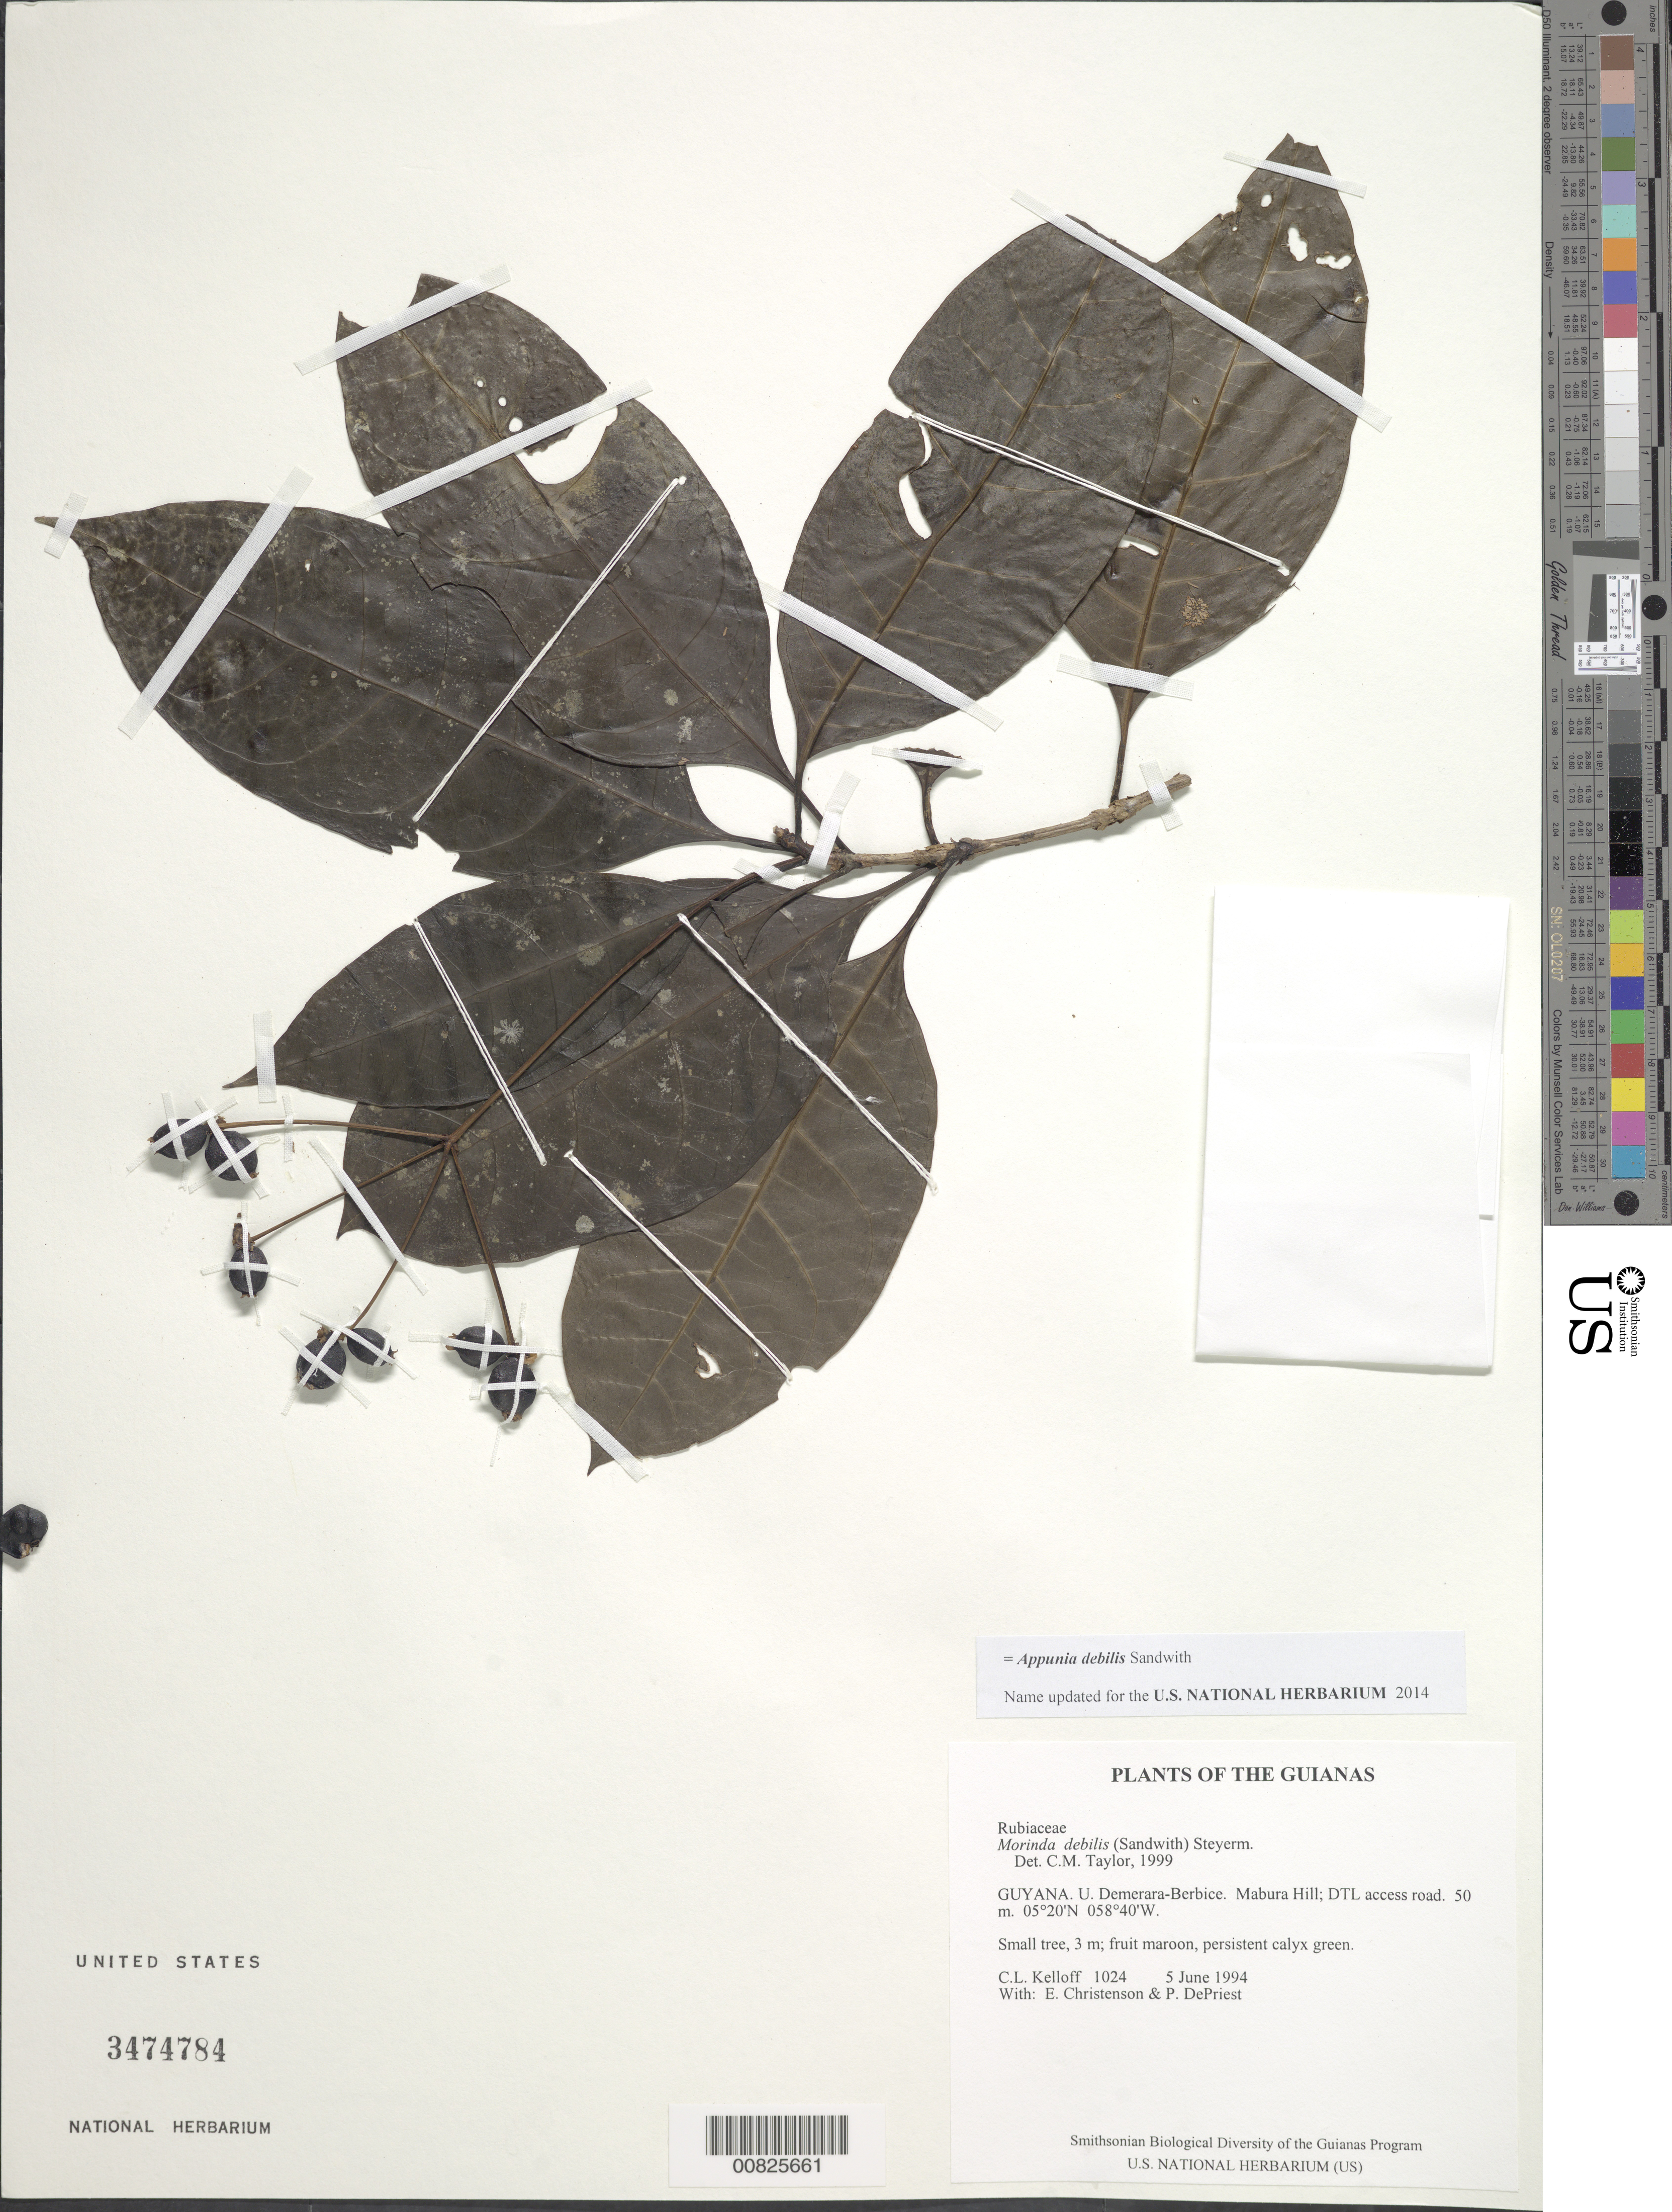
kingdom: Plantae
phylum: Tracheophyta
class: Magnoliopsida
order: Gentianales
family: Rubiaceae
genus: Appunia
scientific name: Appunia debilis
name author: Sandwith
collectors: C. L. Kelloff, E. A. Christenson & P. DePriest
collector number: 1024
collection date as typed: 5 June 1994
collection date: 1994-06-05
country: Guyana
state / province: U. Demerara-Berbice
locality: Mabura Hill; DTL access road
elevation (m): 50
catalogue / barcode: US 3474784